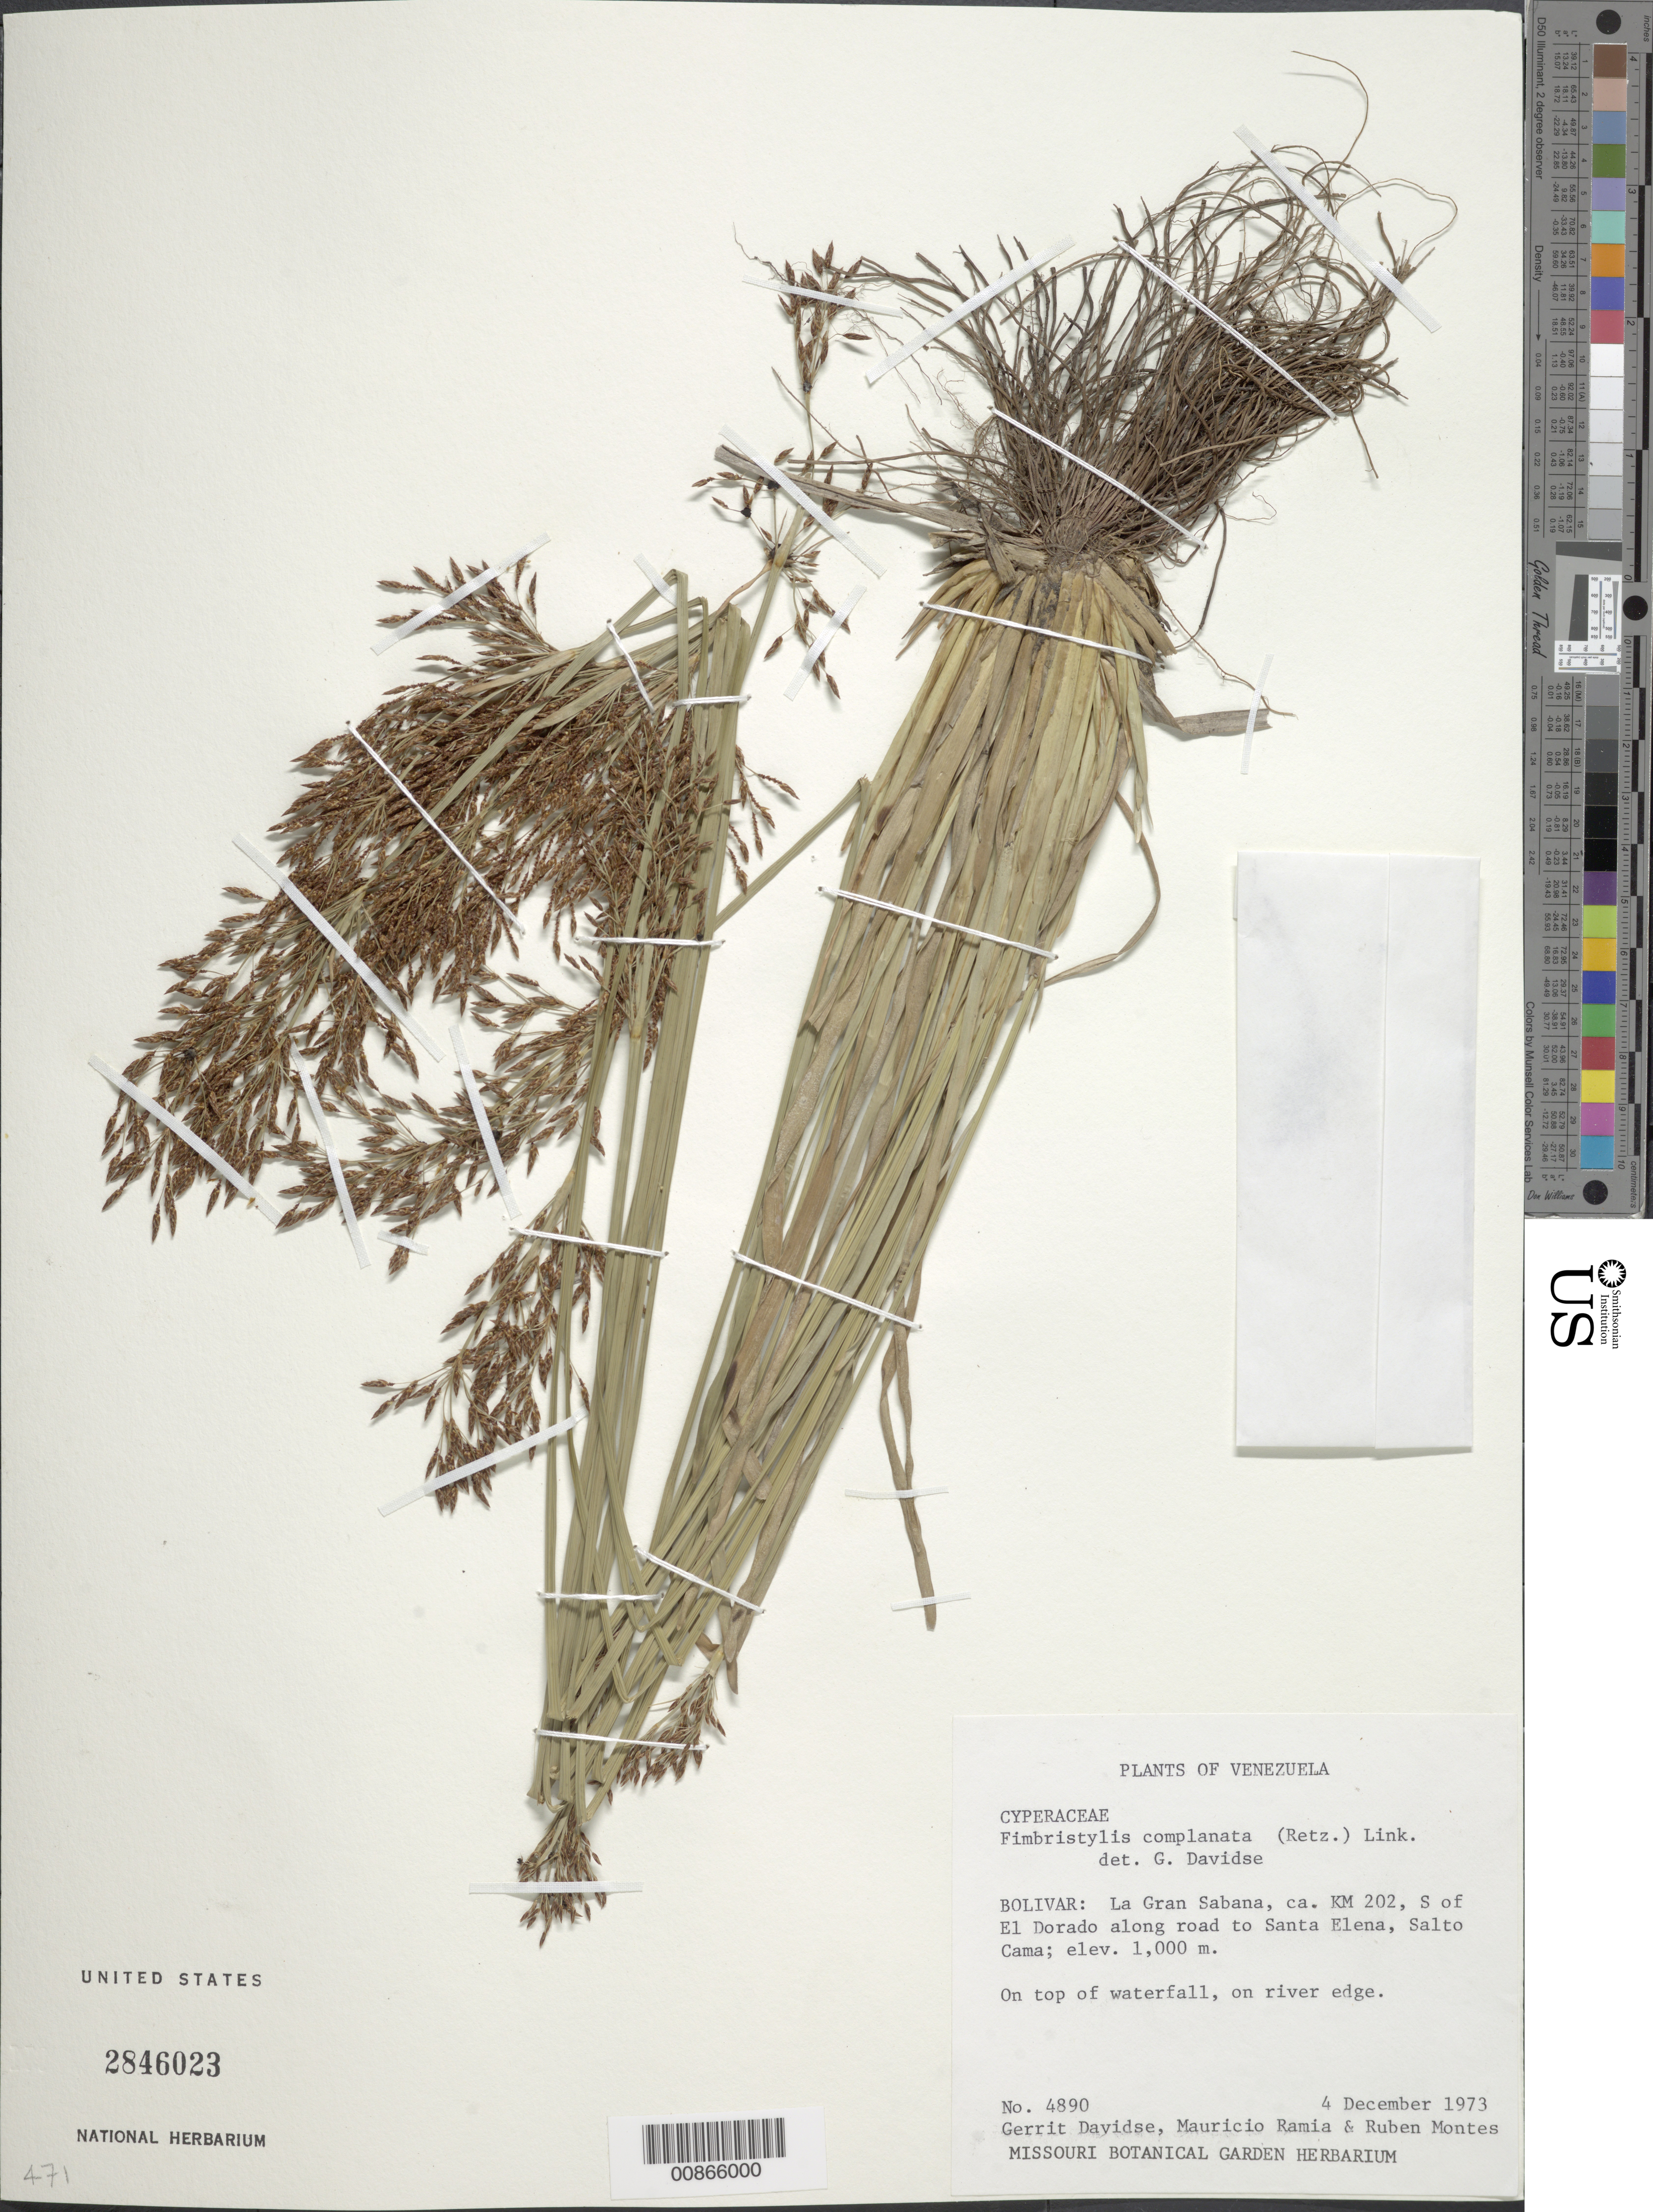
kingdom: Plantae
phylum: Tracheophyta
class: Liliopsida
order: Poales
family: Cyperaceae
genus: Fimbristylis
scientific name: Fimbristylis complanata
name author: (Retz.) Link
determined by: Davidse, Gerrit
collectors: G. Davidse, M. Ramia & R. Montes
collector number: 4890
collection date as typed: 4-Dec-73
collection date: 1973-12-04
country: Venezuela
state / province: Bolívar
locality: Gran Sabana, km 202, S of El Dorado along road to Santa Elena, Salto Cama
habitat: Top of waterfall, on river edge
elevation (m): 1000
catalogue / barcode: US 2846023